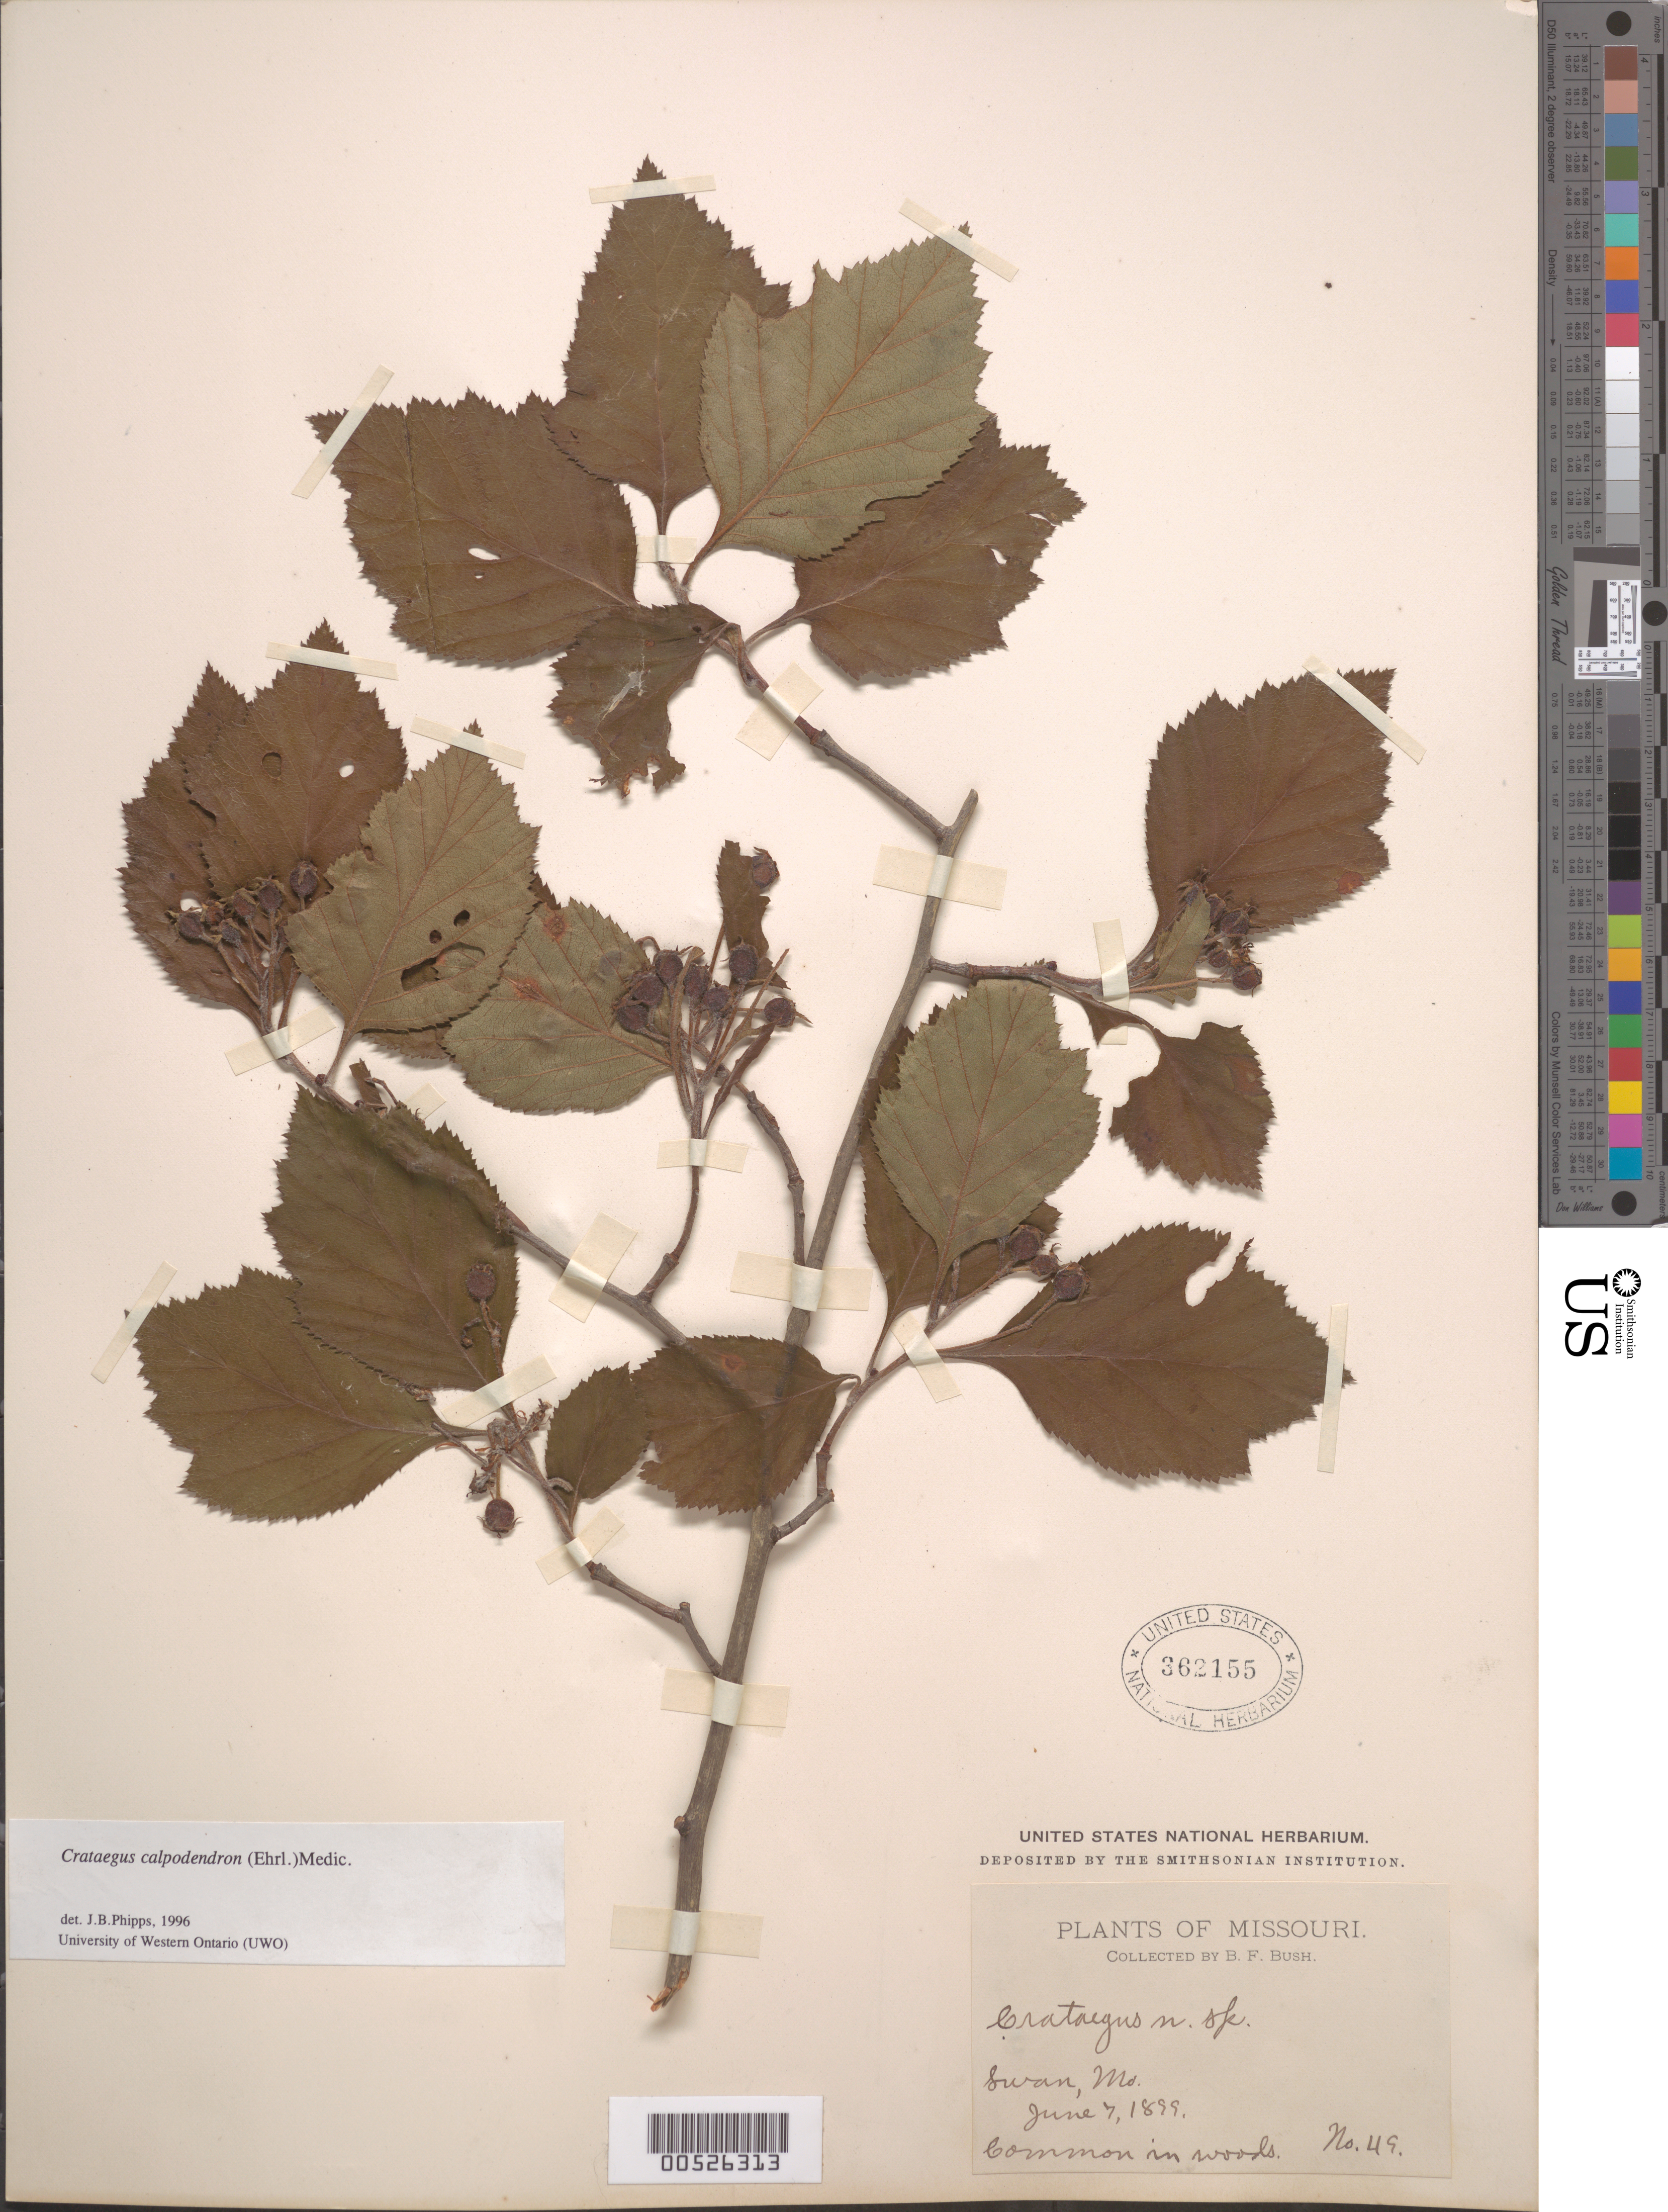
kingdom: Plantae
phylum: Tracheophyta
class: Magnoliopsida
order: Rosales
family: Rosaceae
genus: Crataegus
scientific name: Crataegus calpodendron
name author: (Ehrh.) Medik.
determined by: Phipps, James B., (UWO), University of Western Ontario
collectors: B. F. Bush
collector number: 49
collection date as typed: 07 Jun 1899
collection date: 1899-06-07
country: United States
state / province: Missouri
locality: Swan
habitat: In woods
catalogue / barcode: US 362155